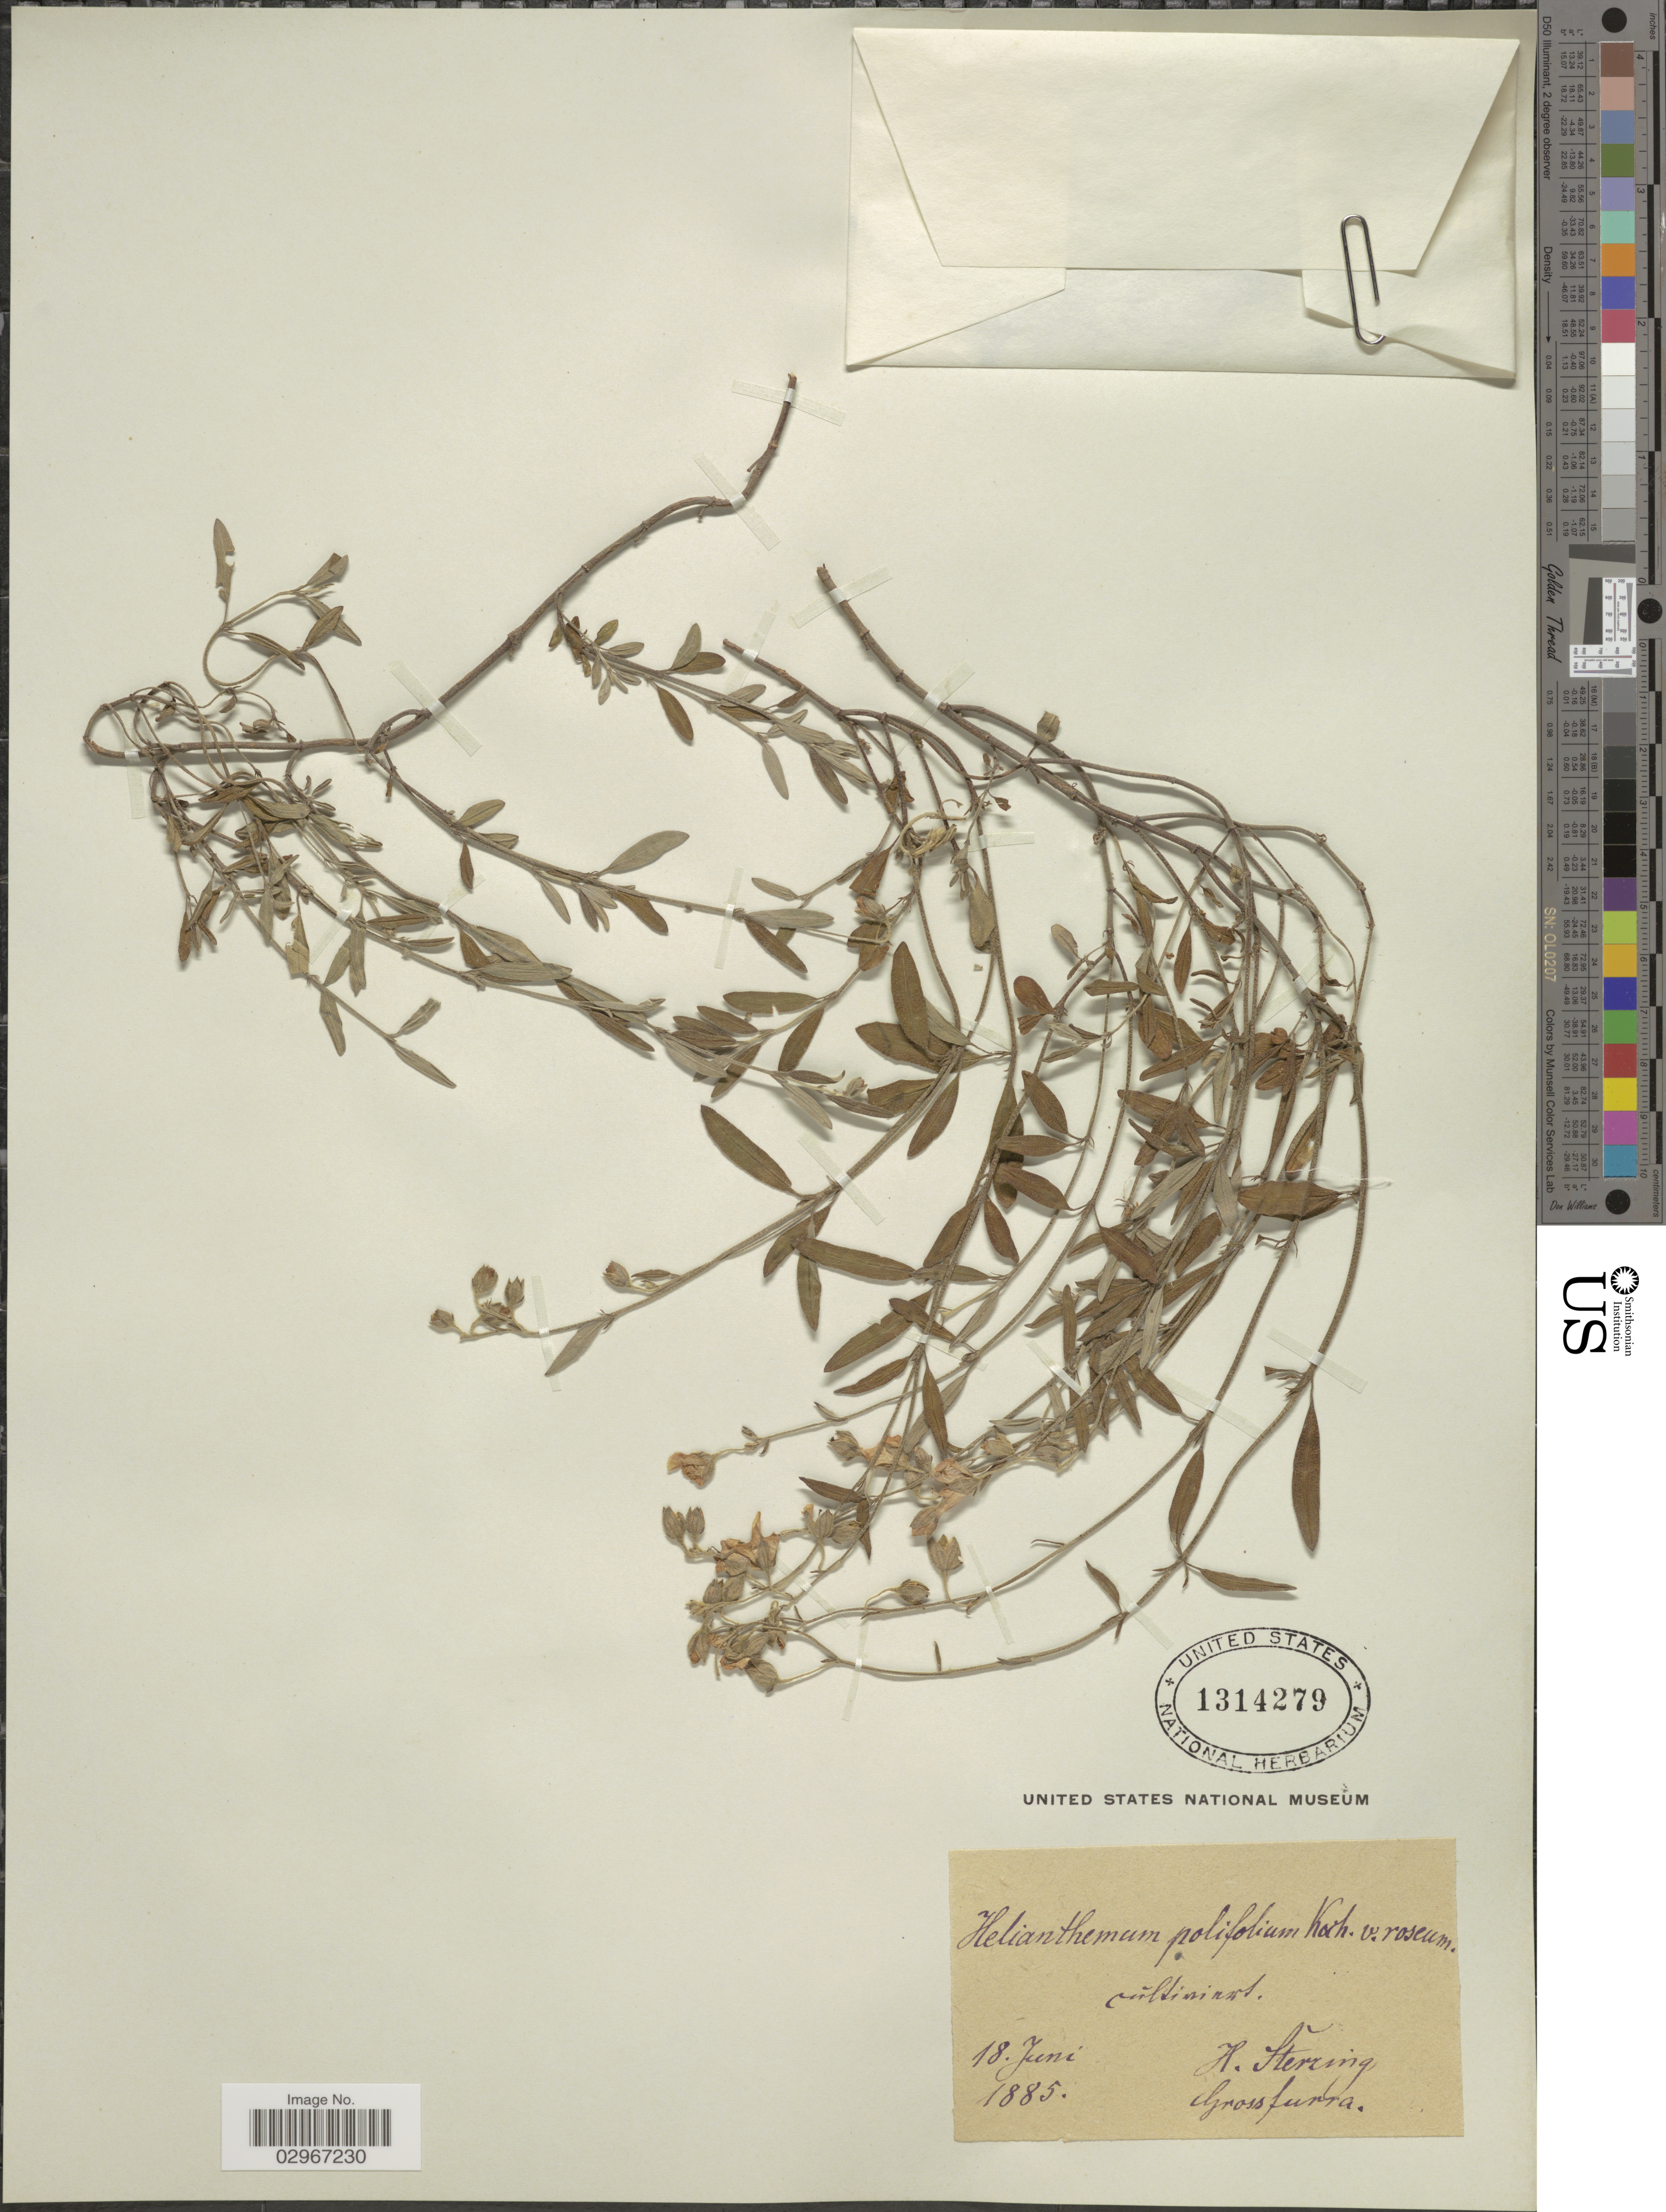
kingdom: Plantae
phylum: Tracheophyta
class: Magnoliopsida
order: Malvales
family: Cistaceae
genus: Helianthemum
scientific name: Helianthemum polifolium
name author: Mill.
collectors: H. Sterzing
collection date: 1885-06-18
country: Germany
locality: Grossfurra.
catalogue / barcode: US 1314279